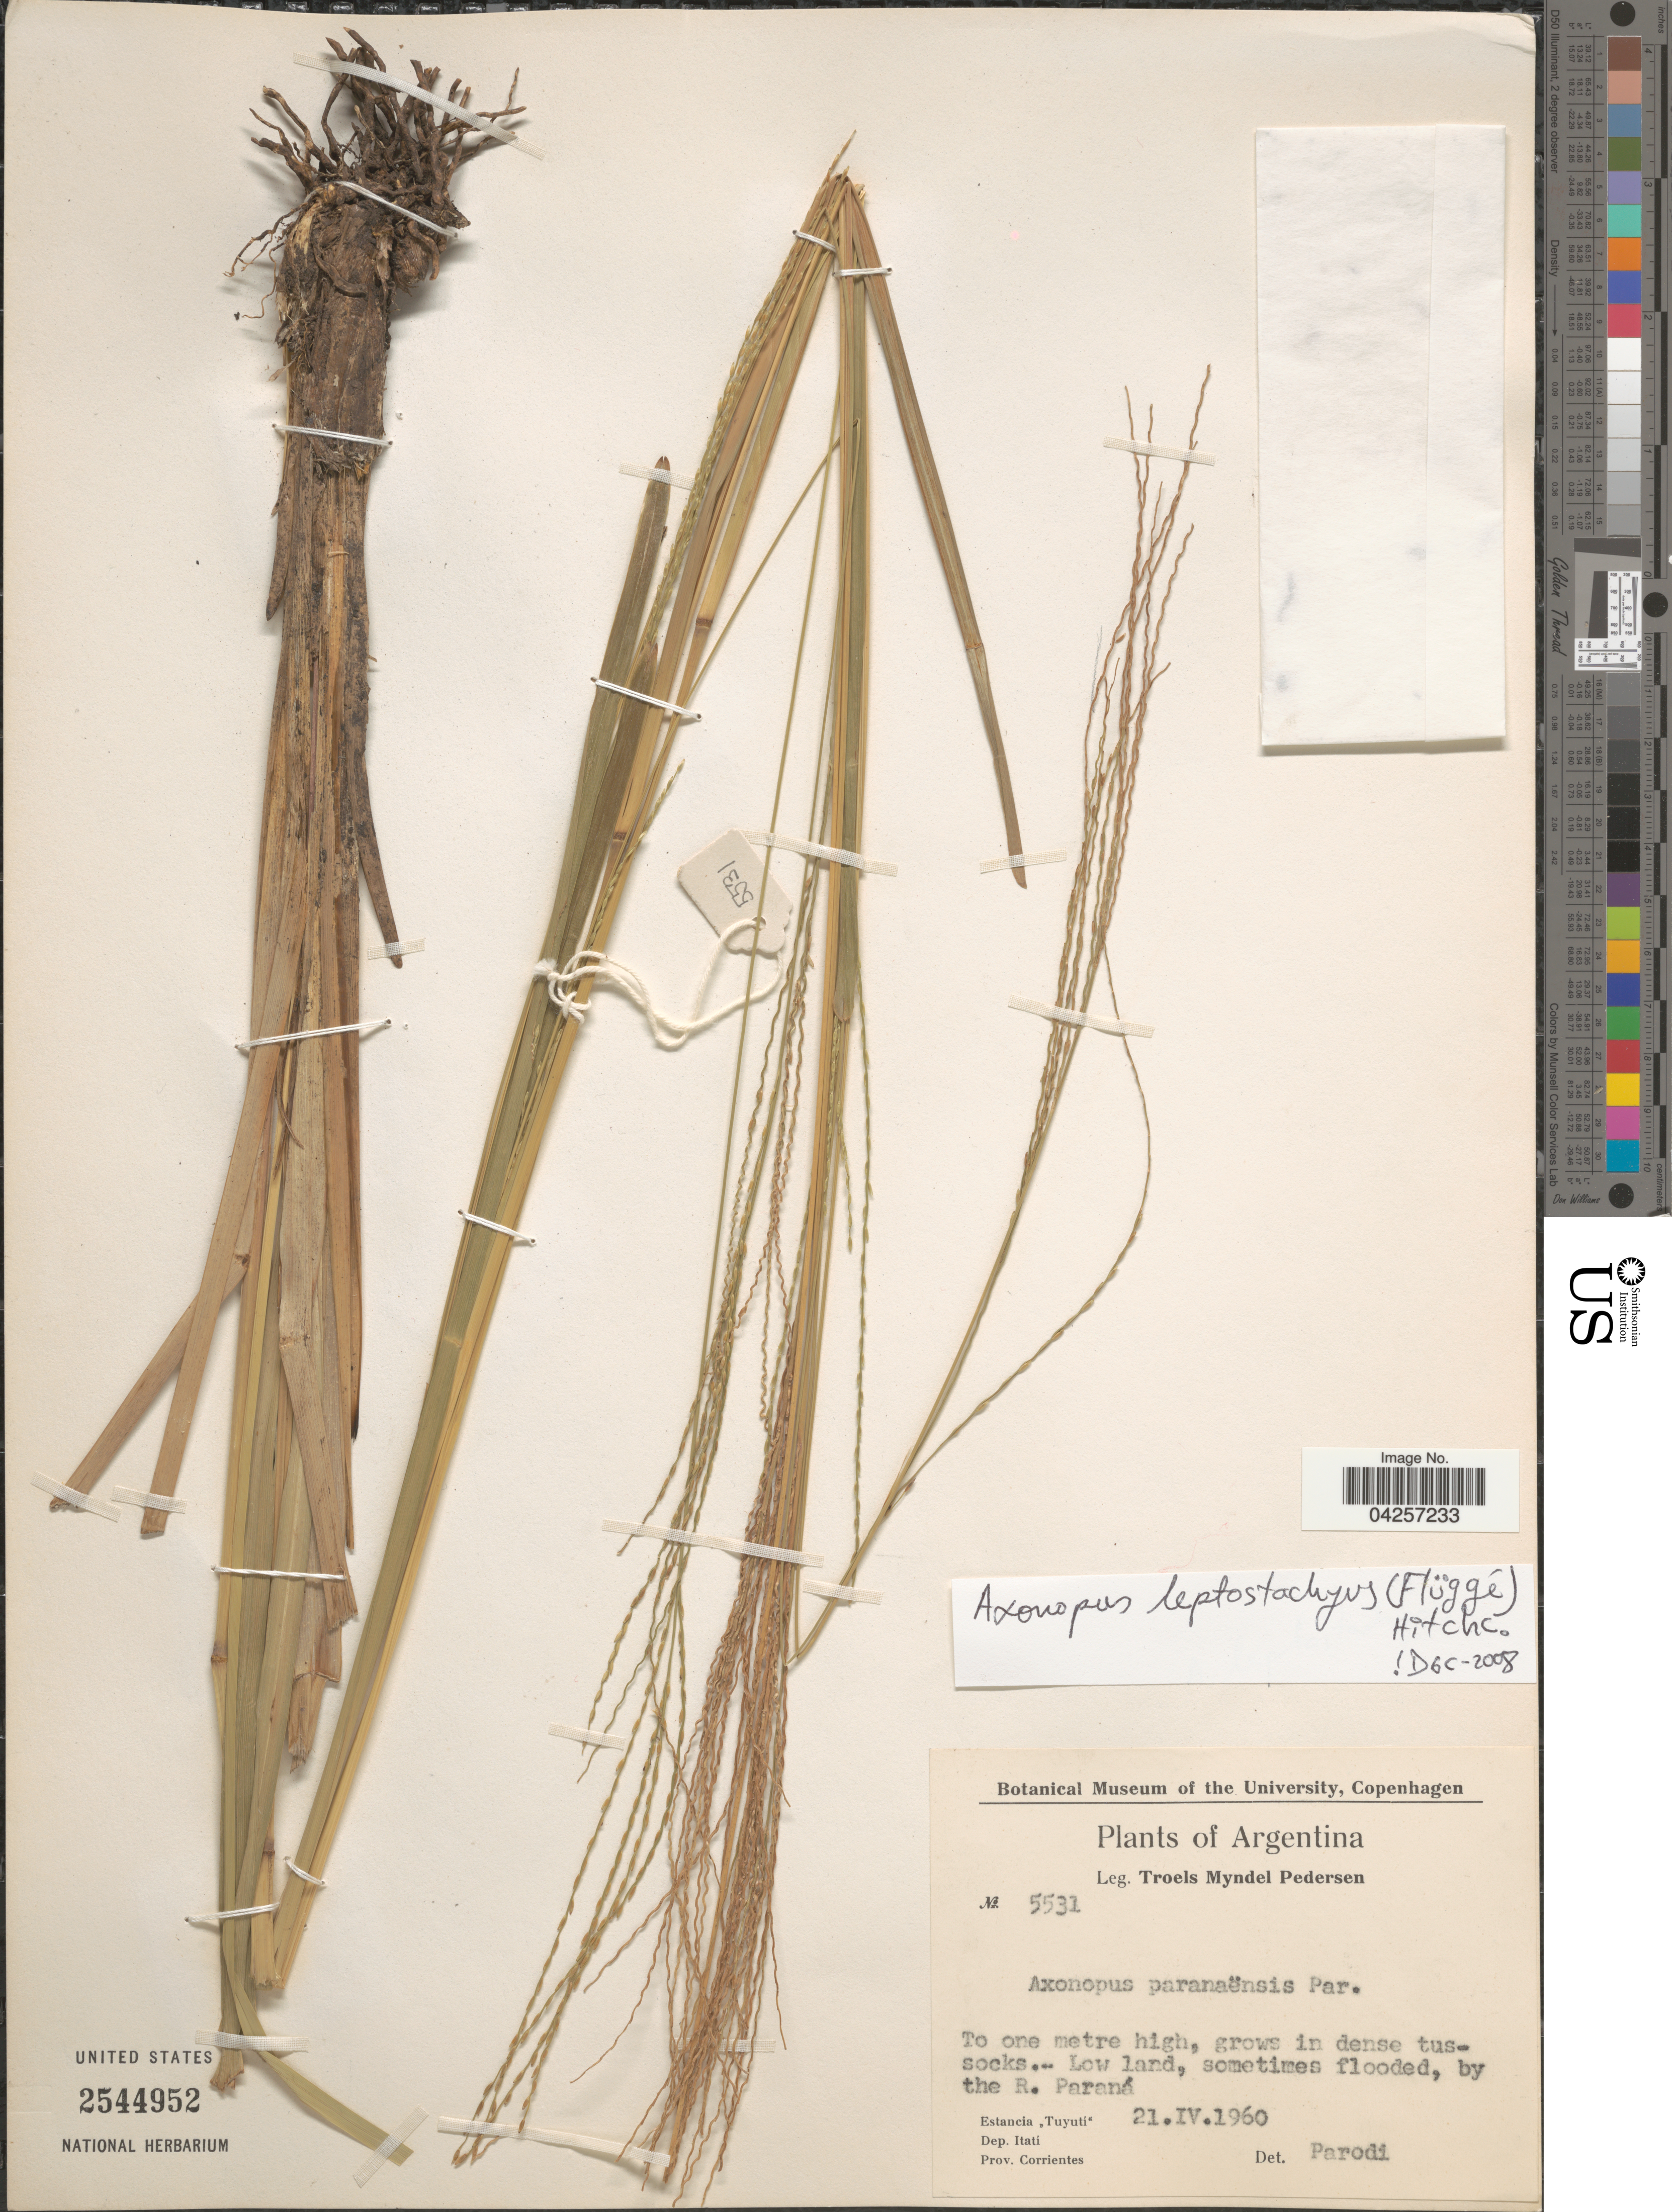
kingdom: Plantae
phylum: Tracheophyta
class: Liliopsida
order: Poales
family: Poaceae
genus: Axonopus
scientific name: Axonopus leptostachyus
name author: (Flüggé) Hitchc.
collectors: T. Pederson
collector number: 5531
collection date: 1960-04-21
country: Argentina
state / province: Corrientes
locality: Low land, sometimes flooded, by the R. Paraná. Estancia "Tuyutí". Dep. Itatí.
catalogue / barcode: US 2544952